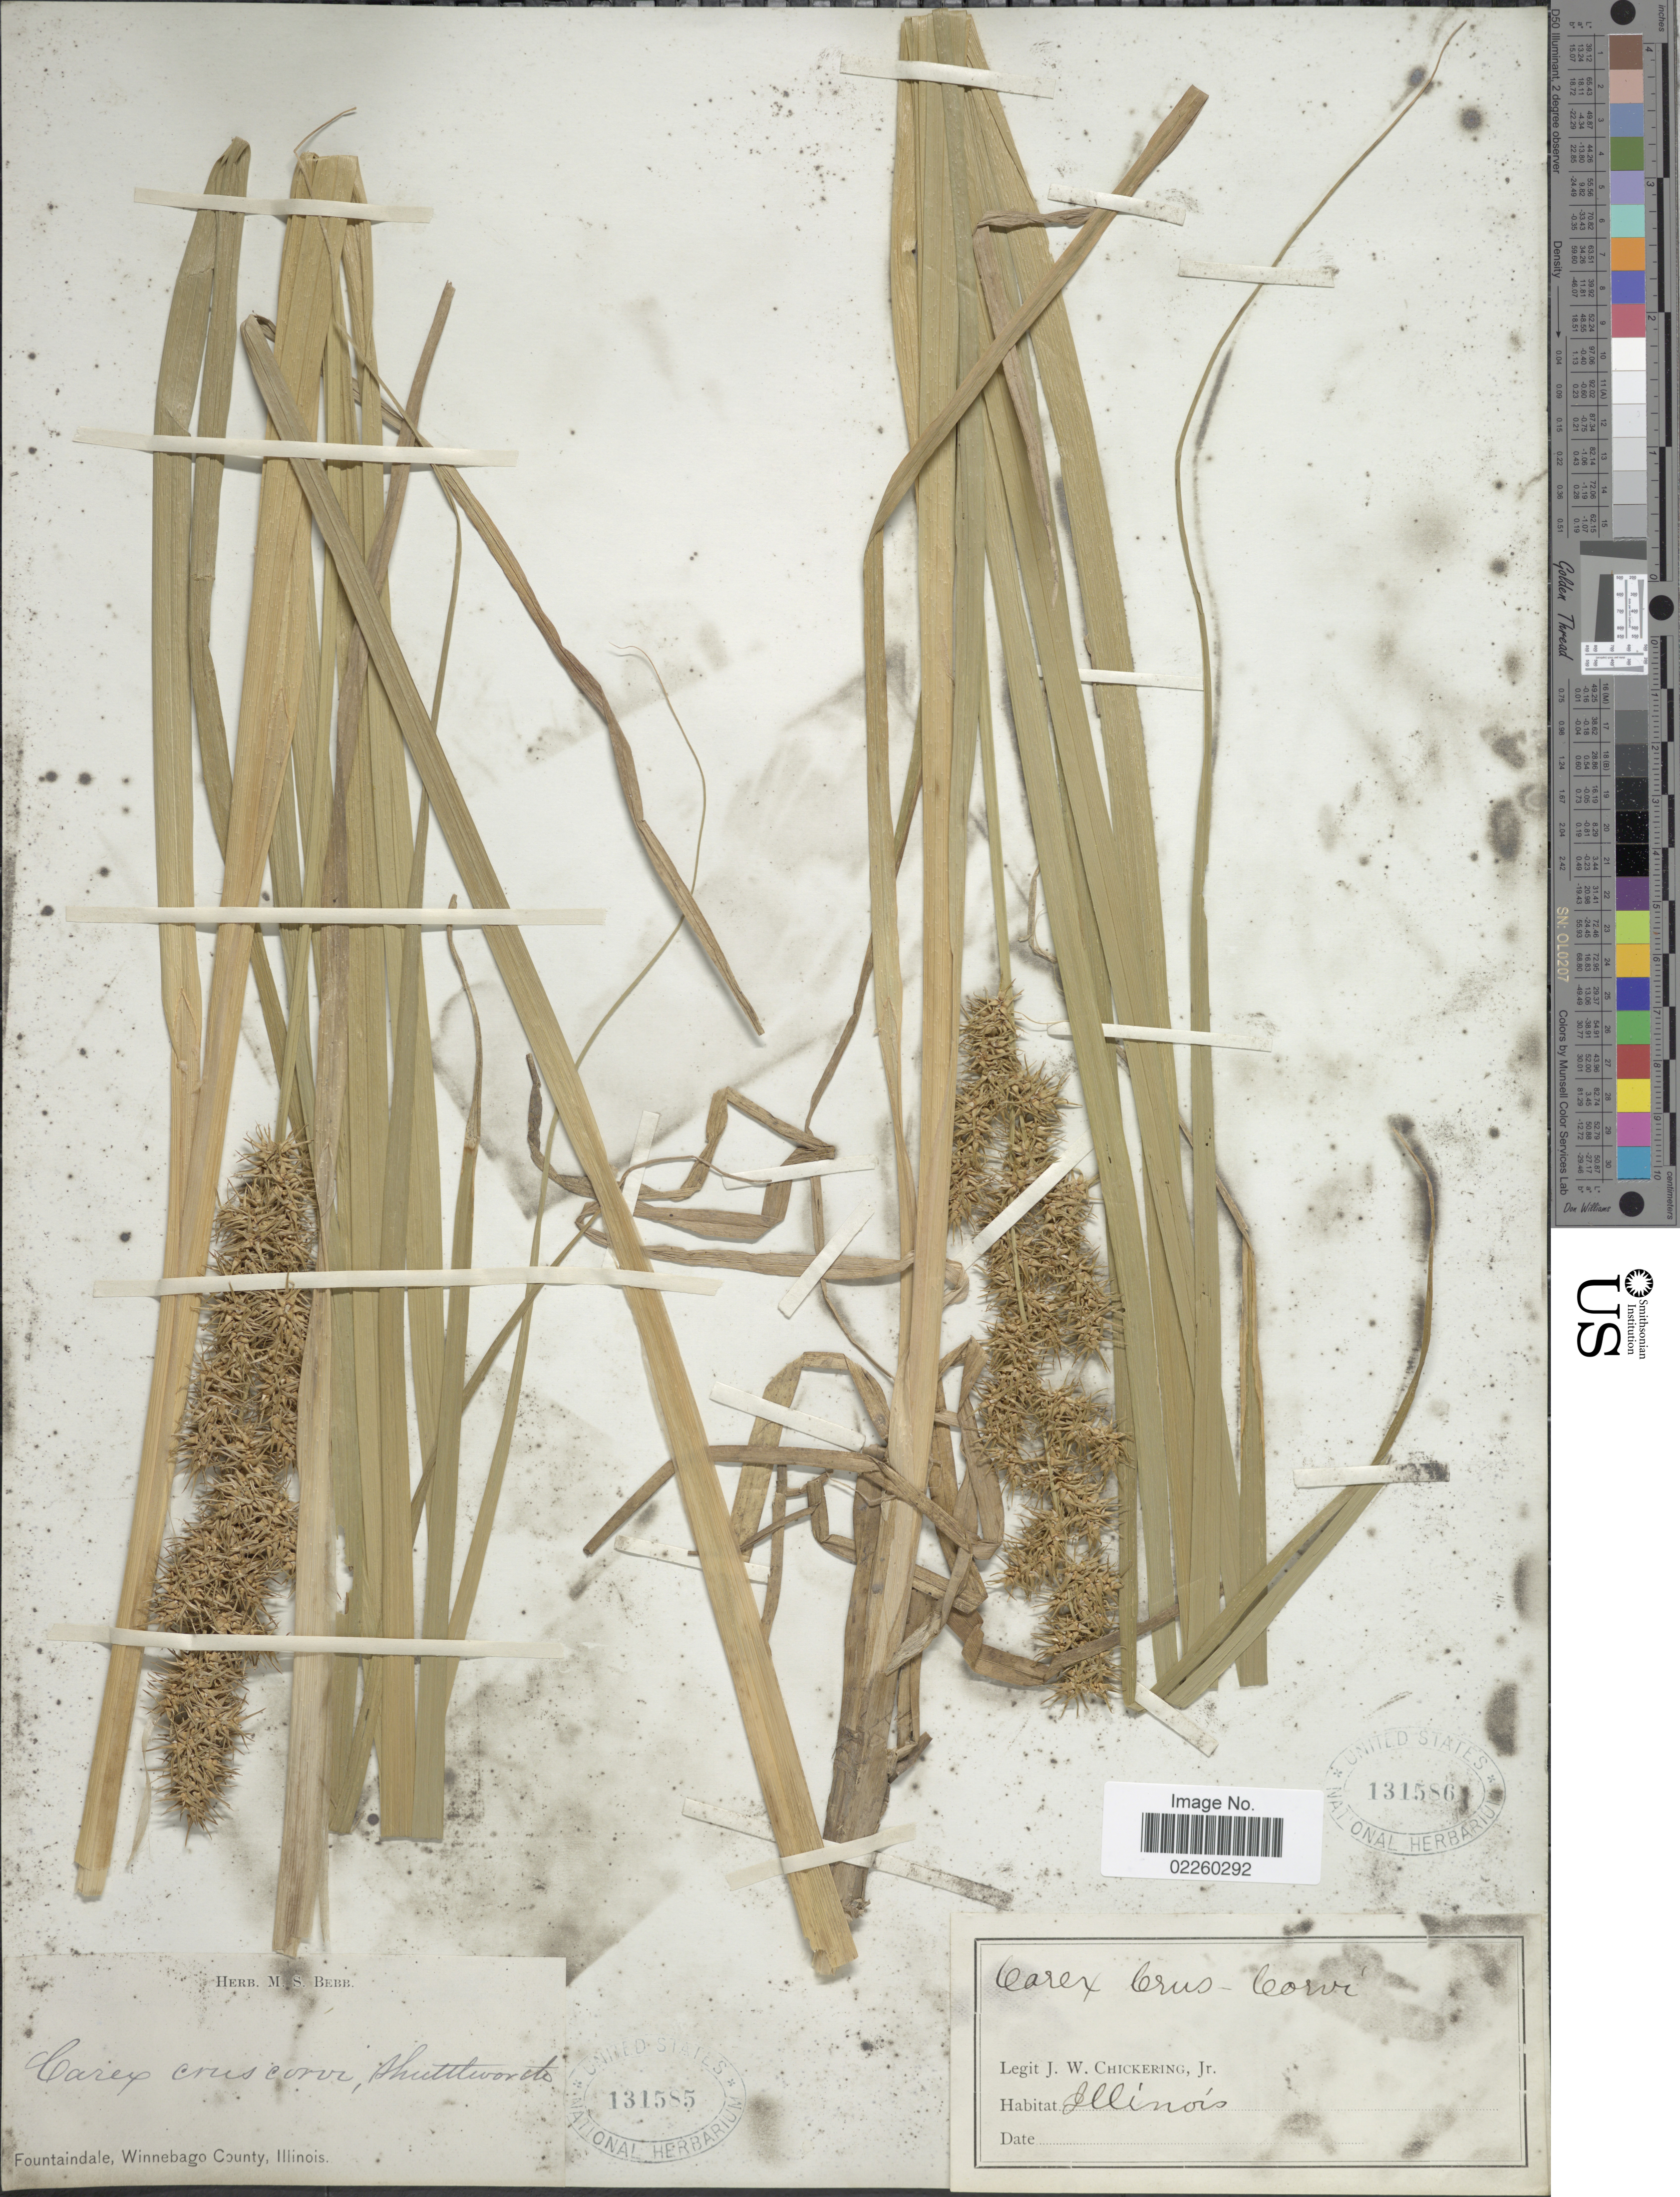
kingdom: Plantae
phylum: Tracheophyta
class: Liliopsida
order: Poales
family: Cyperaceae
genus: Carex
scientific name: Carex crus-corvi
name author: Shuttlew. ex Kunze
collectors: J. W. Chickering Jr.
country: United States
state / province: Illinois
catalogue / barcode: US 131586